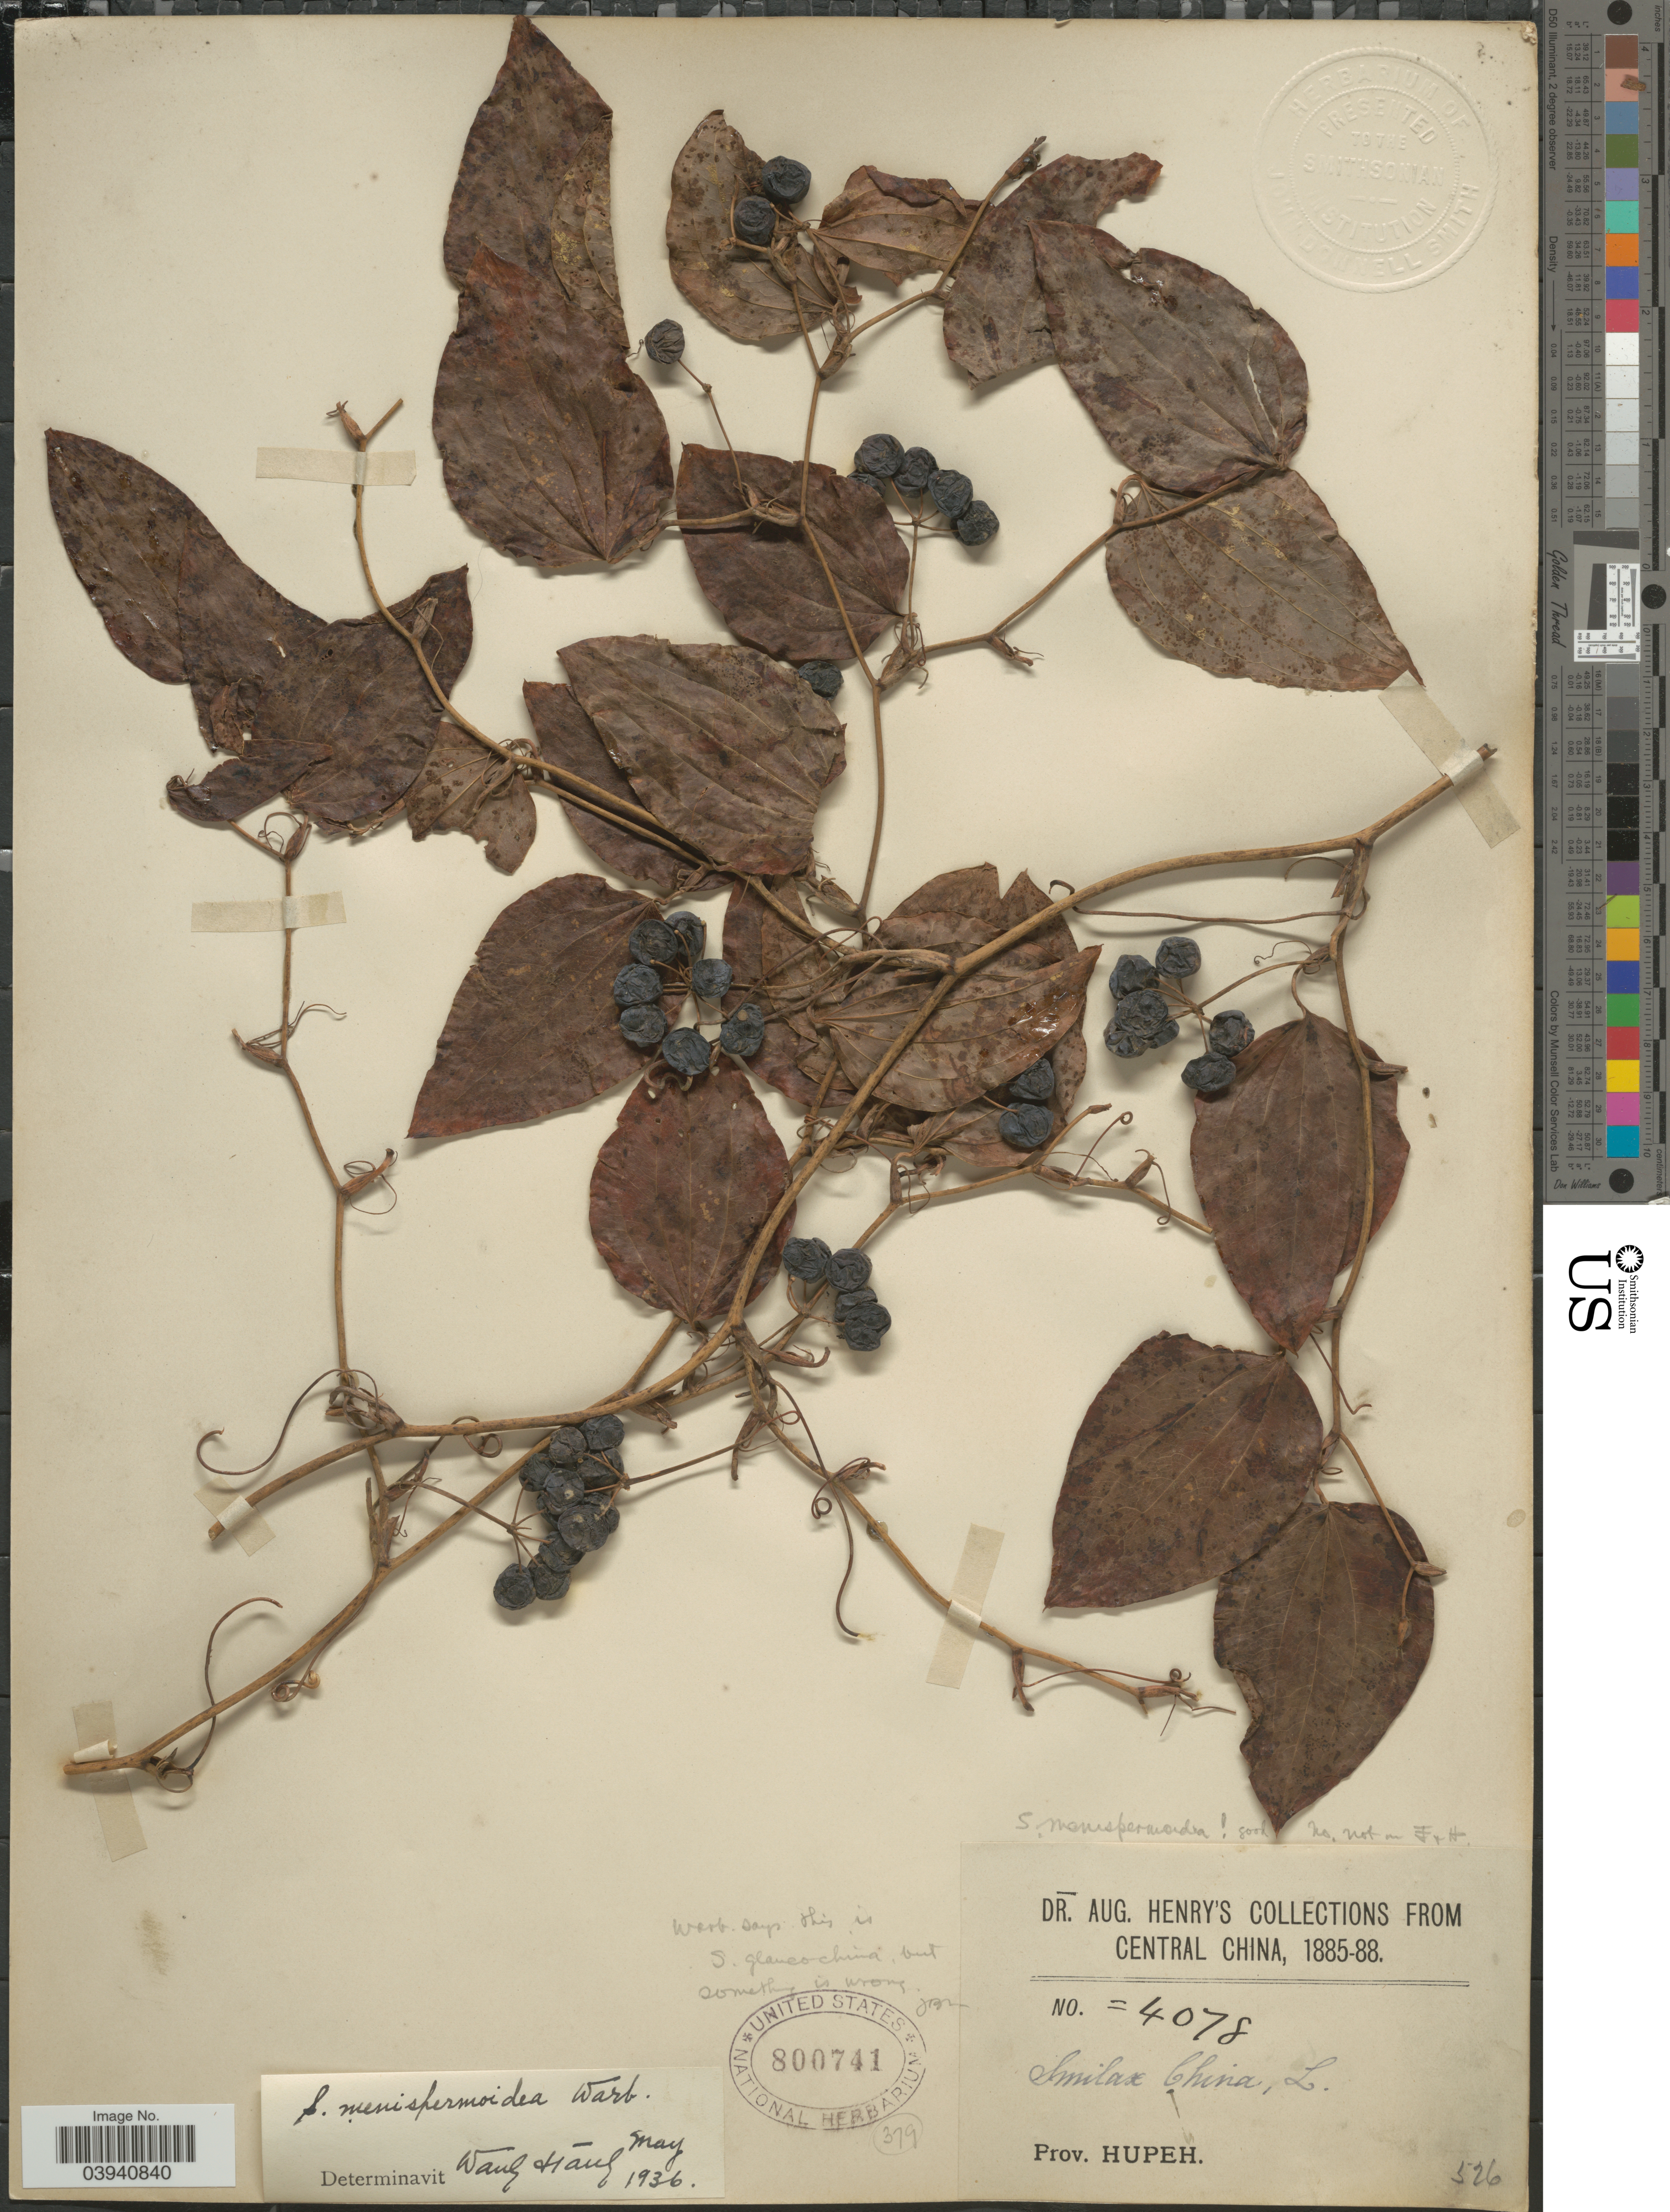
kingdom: Plantae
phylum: Tracheophyta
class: Liliopsida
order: Liliales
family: Smilacaceae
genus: Smilax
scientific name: Smilax menispermoidea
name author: A. DC.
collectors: A. Henry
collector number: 4078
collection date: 1885/1888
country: China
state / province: Hubei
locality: Central China. Prov. Hupeh.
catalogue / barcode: US 800741